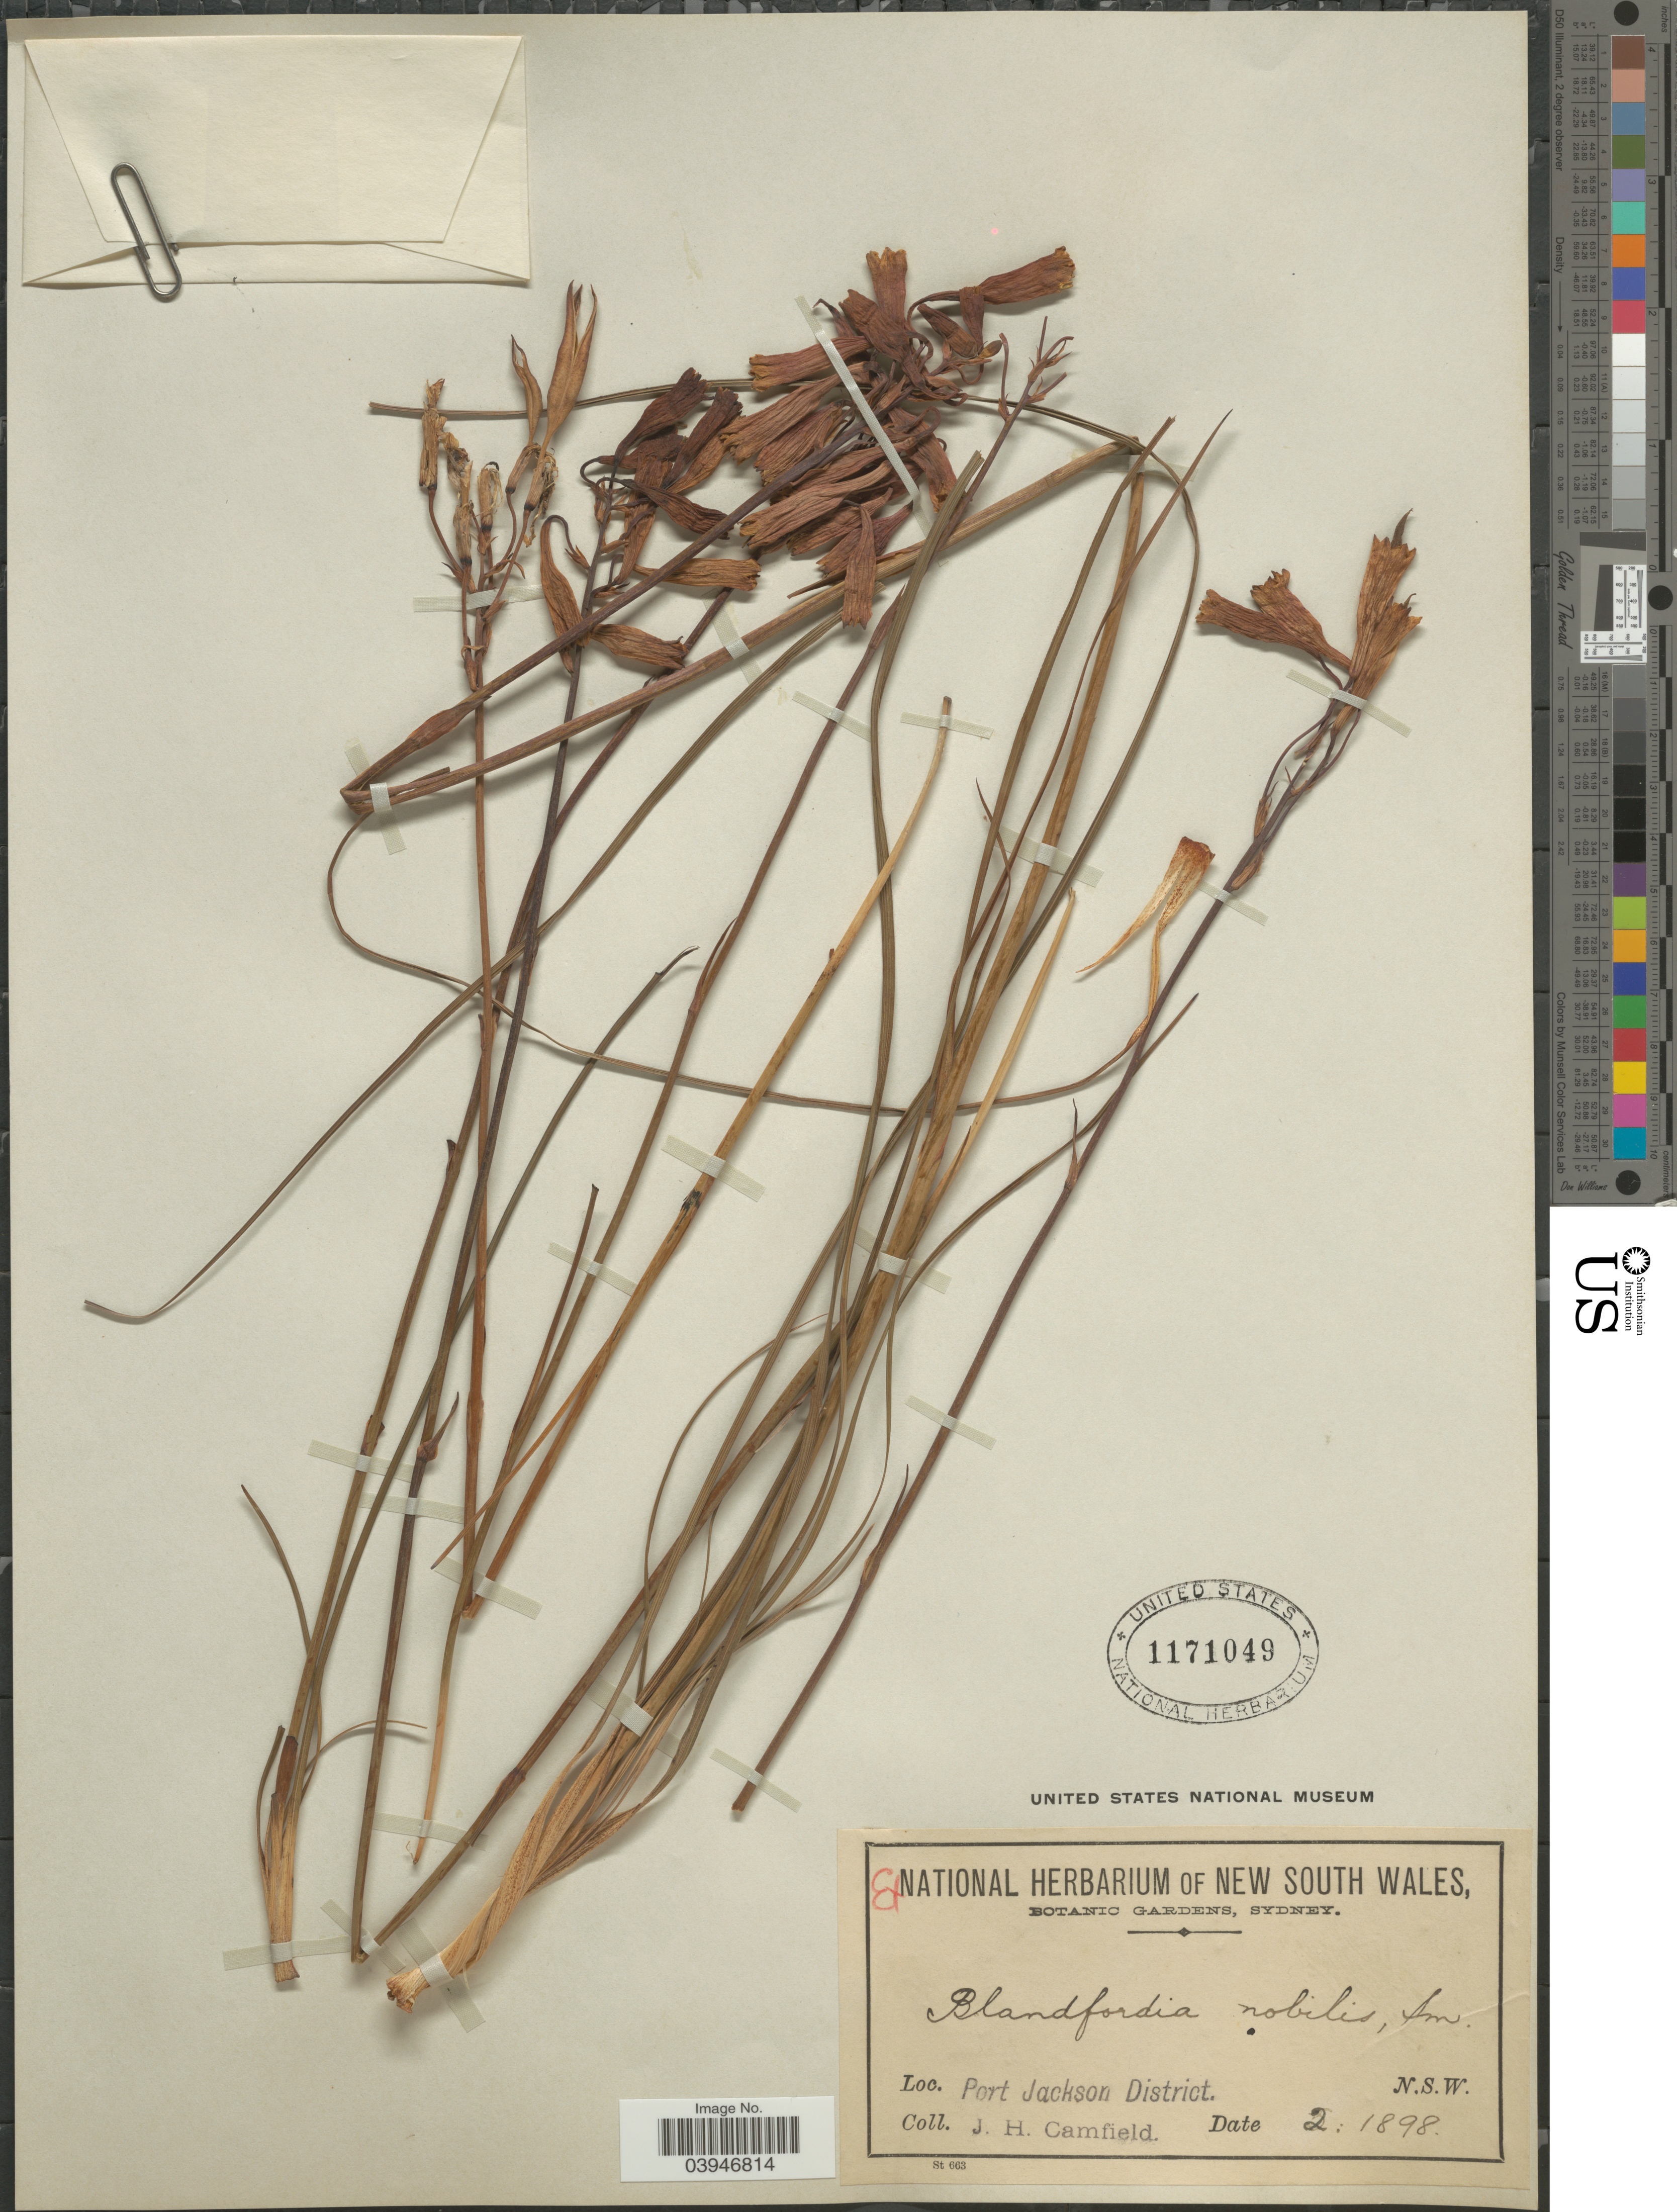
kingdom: Plantae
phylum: Tracheophyta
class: Liliopsida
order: Asparagales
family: Blandfordiaceae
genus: Blandfordia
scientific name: Blandfordia nobilis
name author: Sm.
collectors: J. Camfield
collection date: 1898-02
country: Australia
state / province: New South Wales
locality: Port Jackson District.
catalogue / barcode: US 1171049